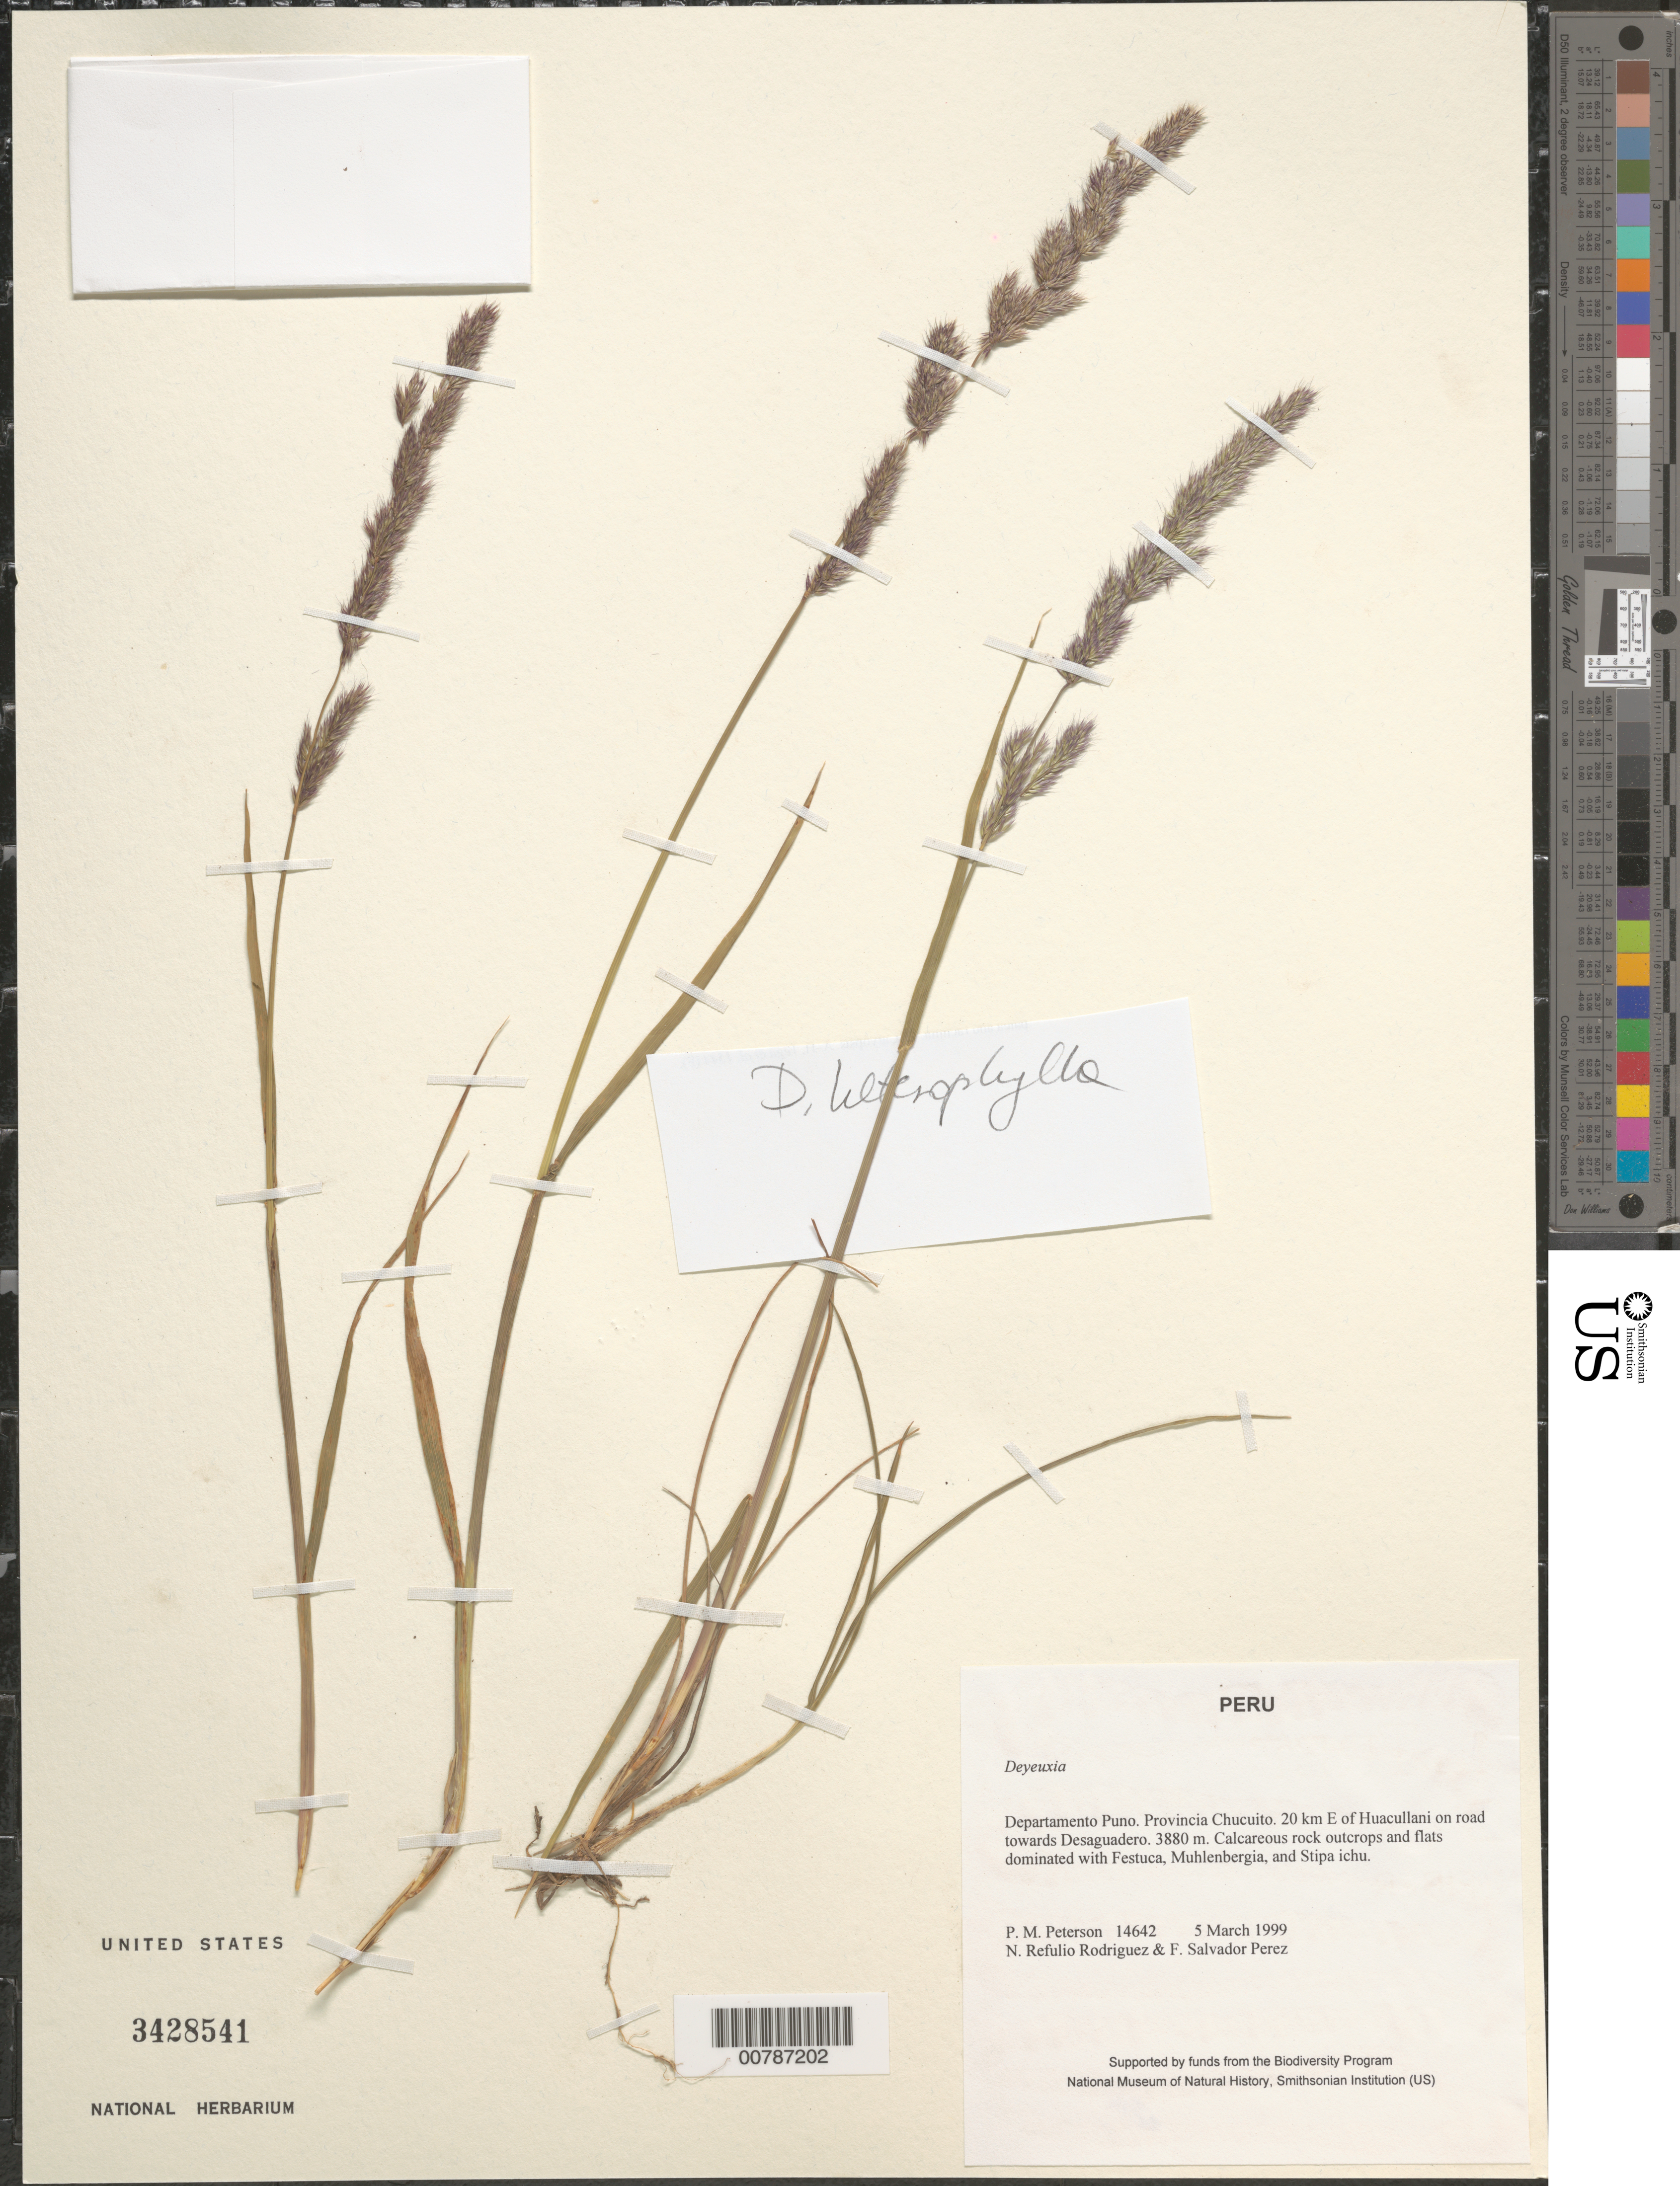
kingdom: Plantae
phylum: Tracheophyta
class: Liliopsida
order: Poales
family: Poaceae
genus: Calamagrostis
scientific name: Calamagrostis sp.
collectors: P. M. Peterson, N. Refulio-Rodríguez & F. Salvador Perez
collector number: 14642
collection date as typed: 05 Mar 1999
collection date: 1999-03-05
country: Peru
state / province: Puno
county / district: Chucuito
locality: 20 km E of Huacullani on road towards Desaguadero.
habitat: Calcareous rock outcrops and flats dominated with Festuca, Muhlenbergia and Stipa ichu.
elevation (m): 3880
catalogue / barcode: US 3428541